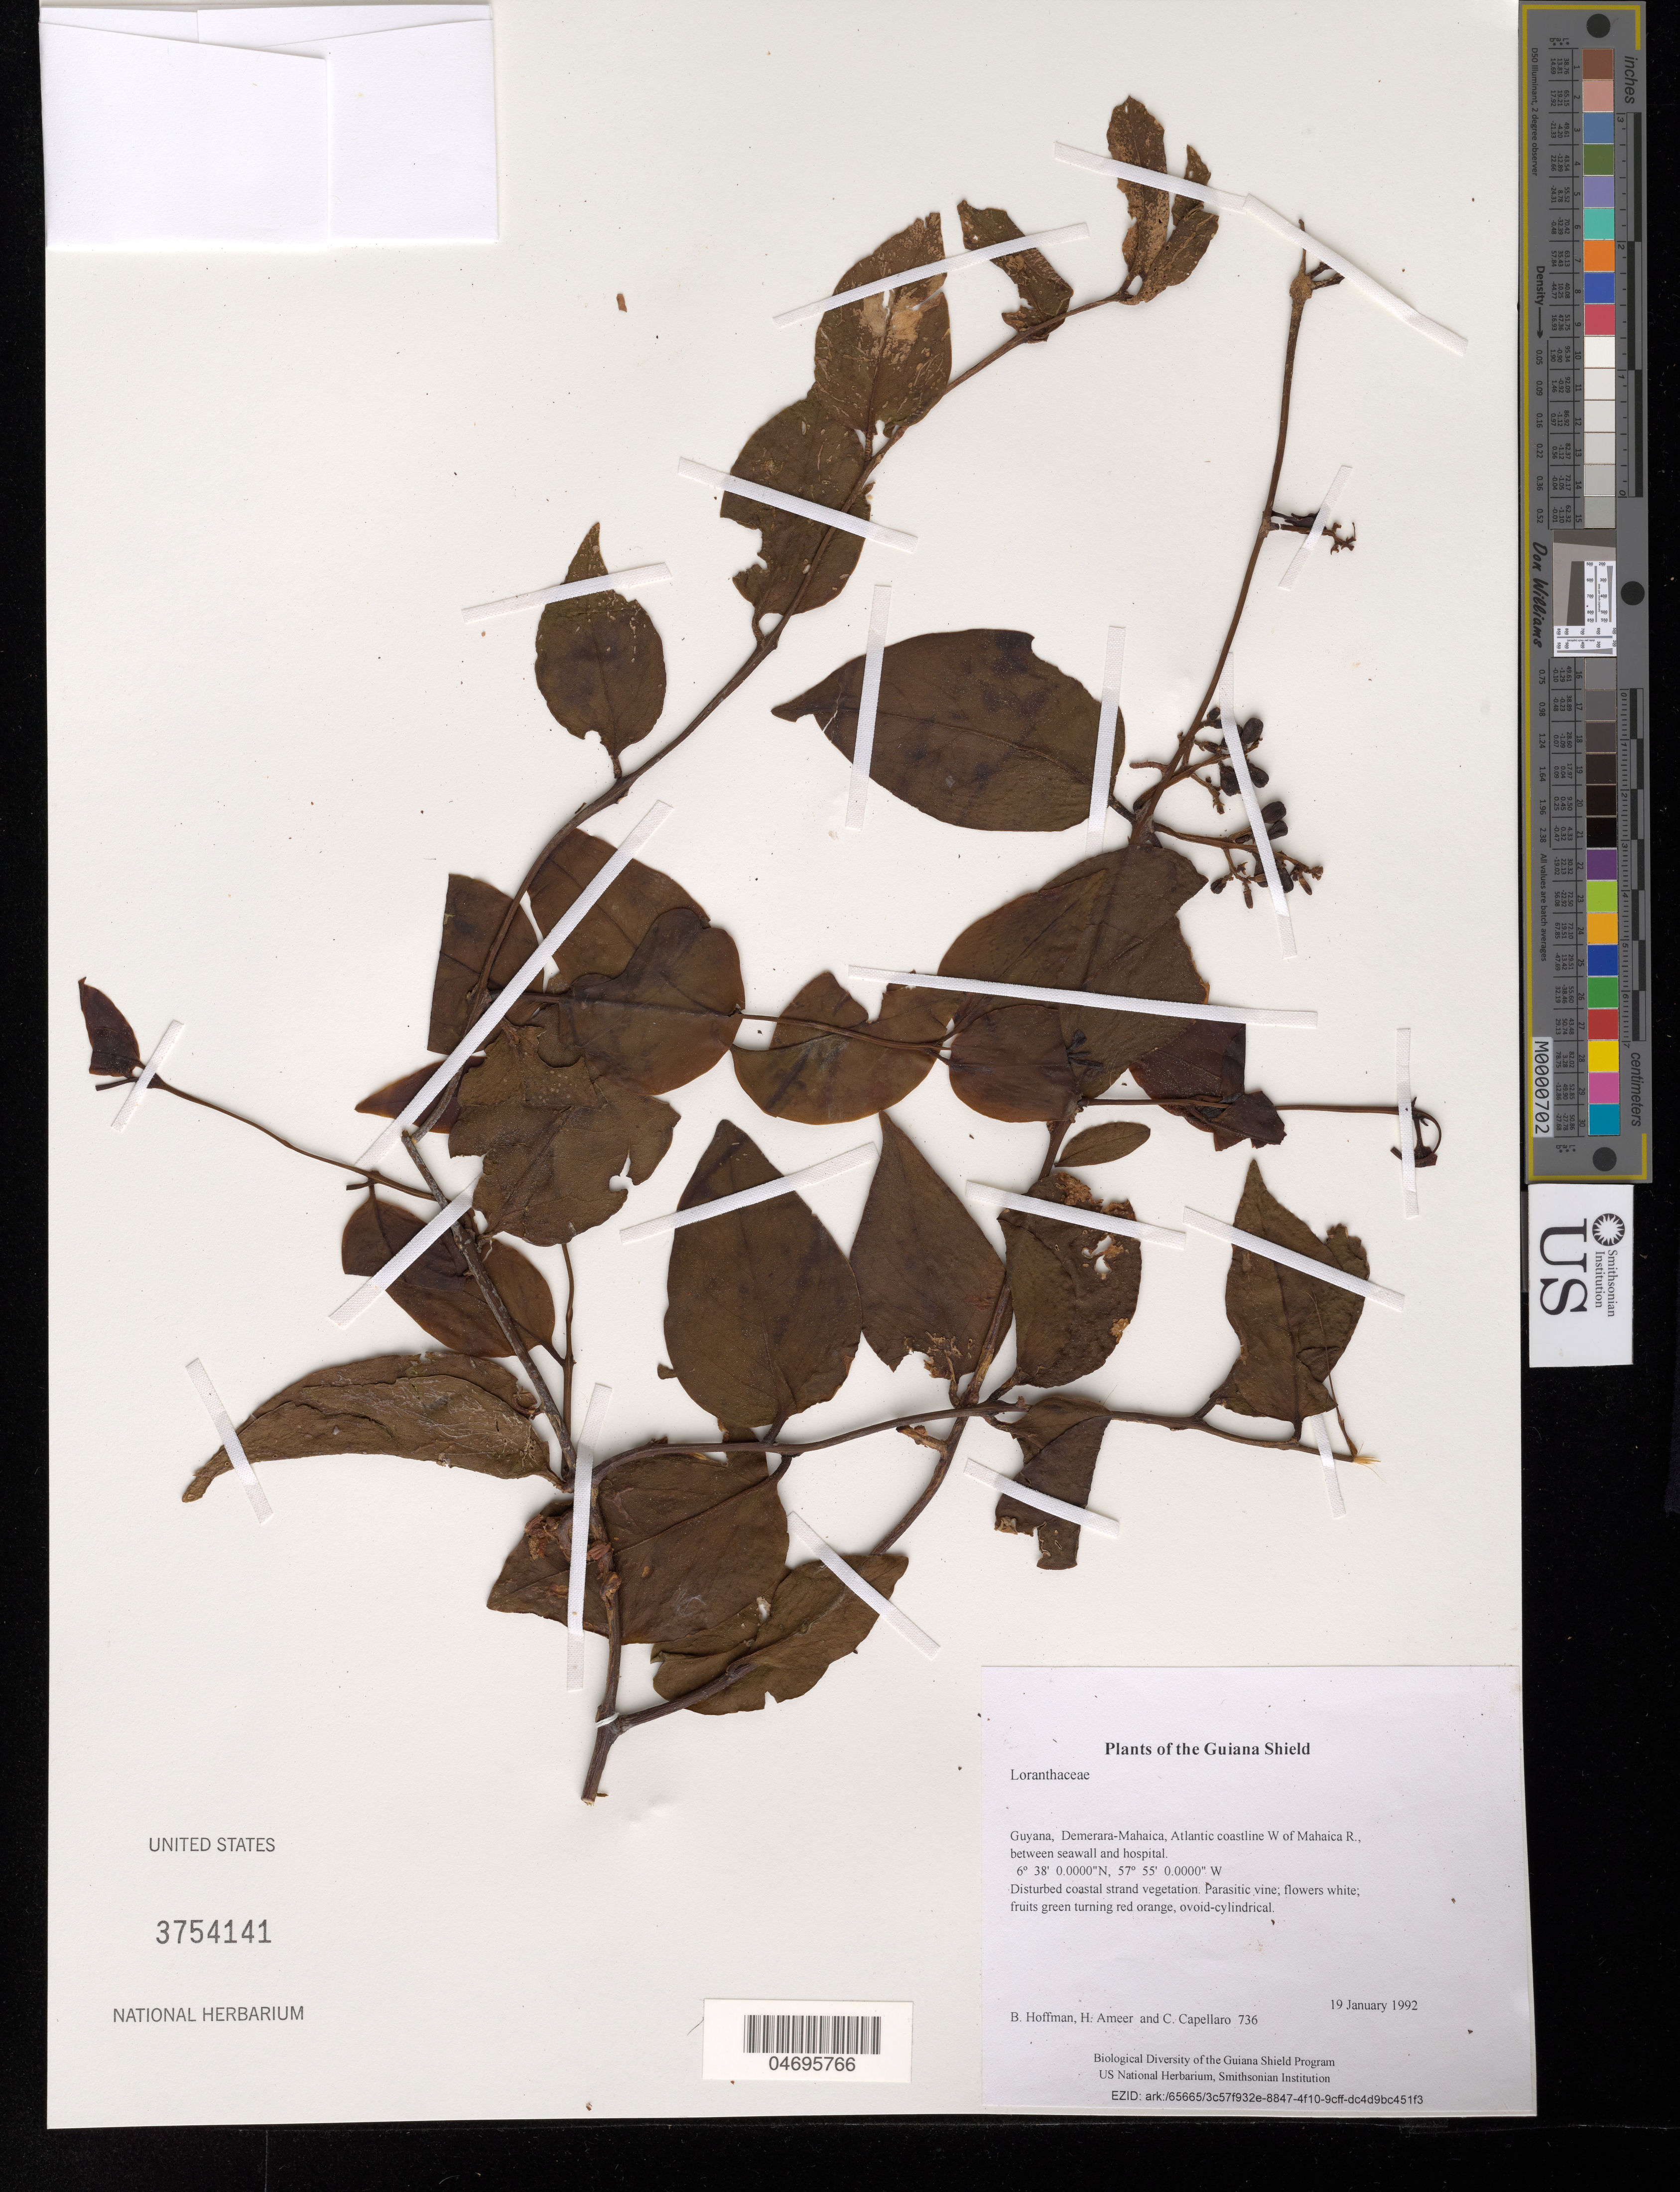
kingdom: Plantae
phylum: Tracheophyta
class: Magnoliopsida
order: Santalales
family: Loranthaceae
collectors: B. Hoffman, H. Ameer & C. Capellaro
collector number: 736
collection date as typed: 19 January 1992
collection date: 1992-01-19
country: Guyana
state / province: Demerara-Mahaica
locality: Atlantic coastline W of Mahaica R., between seawall and hospital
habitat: Disturbed coastal strand vegetation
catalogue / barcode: US 3754141